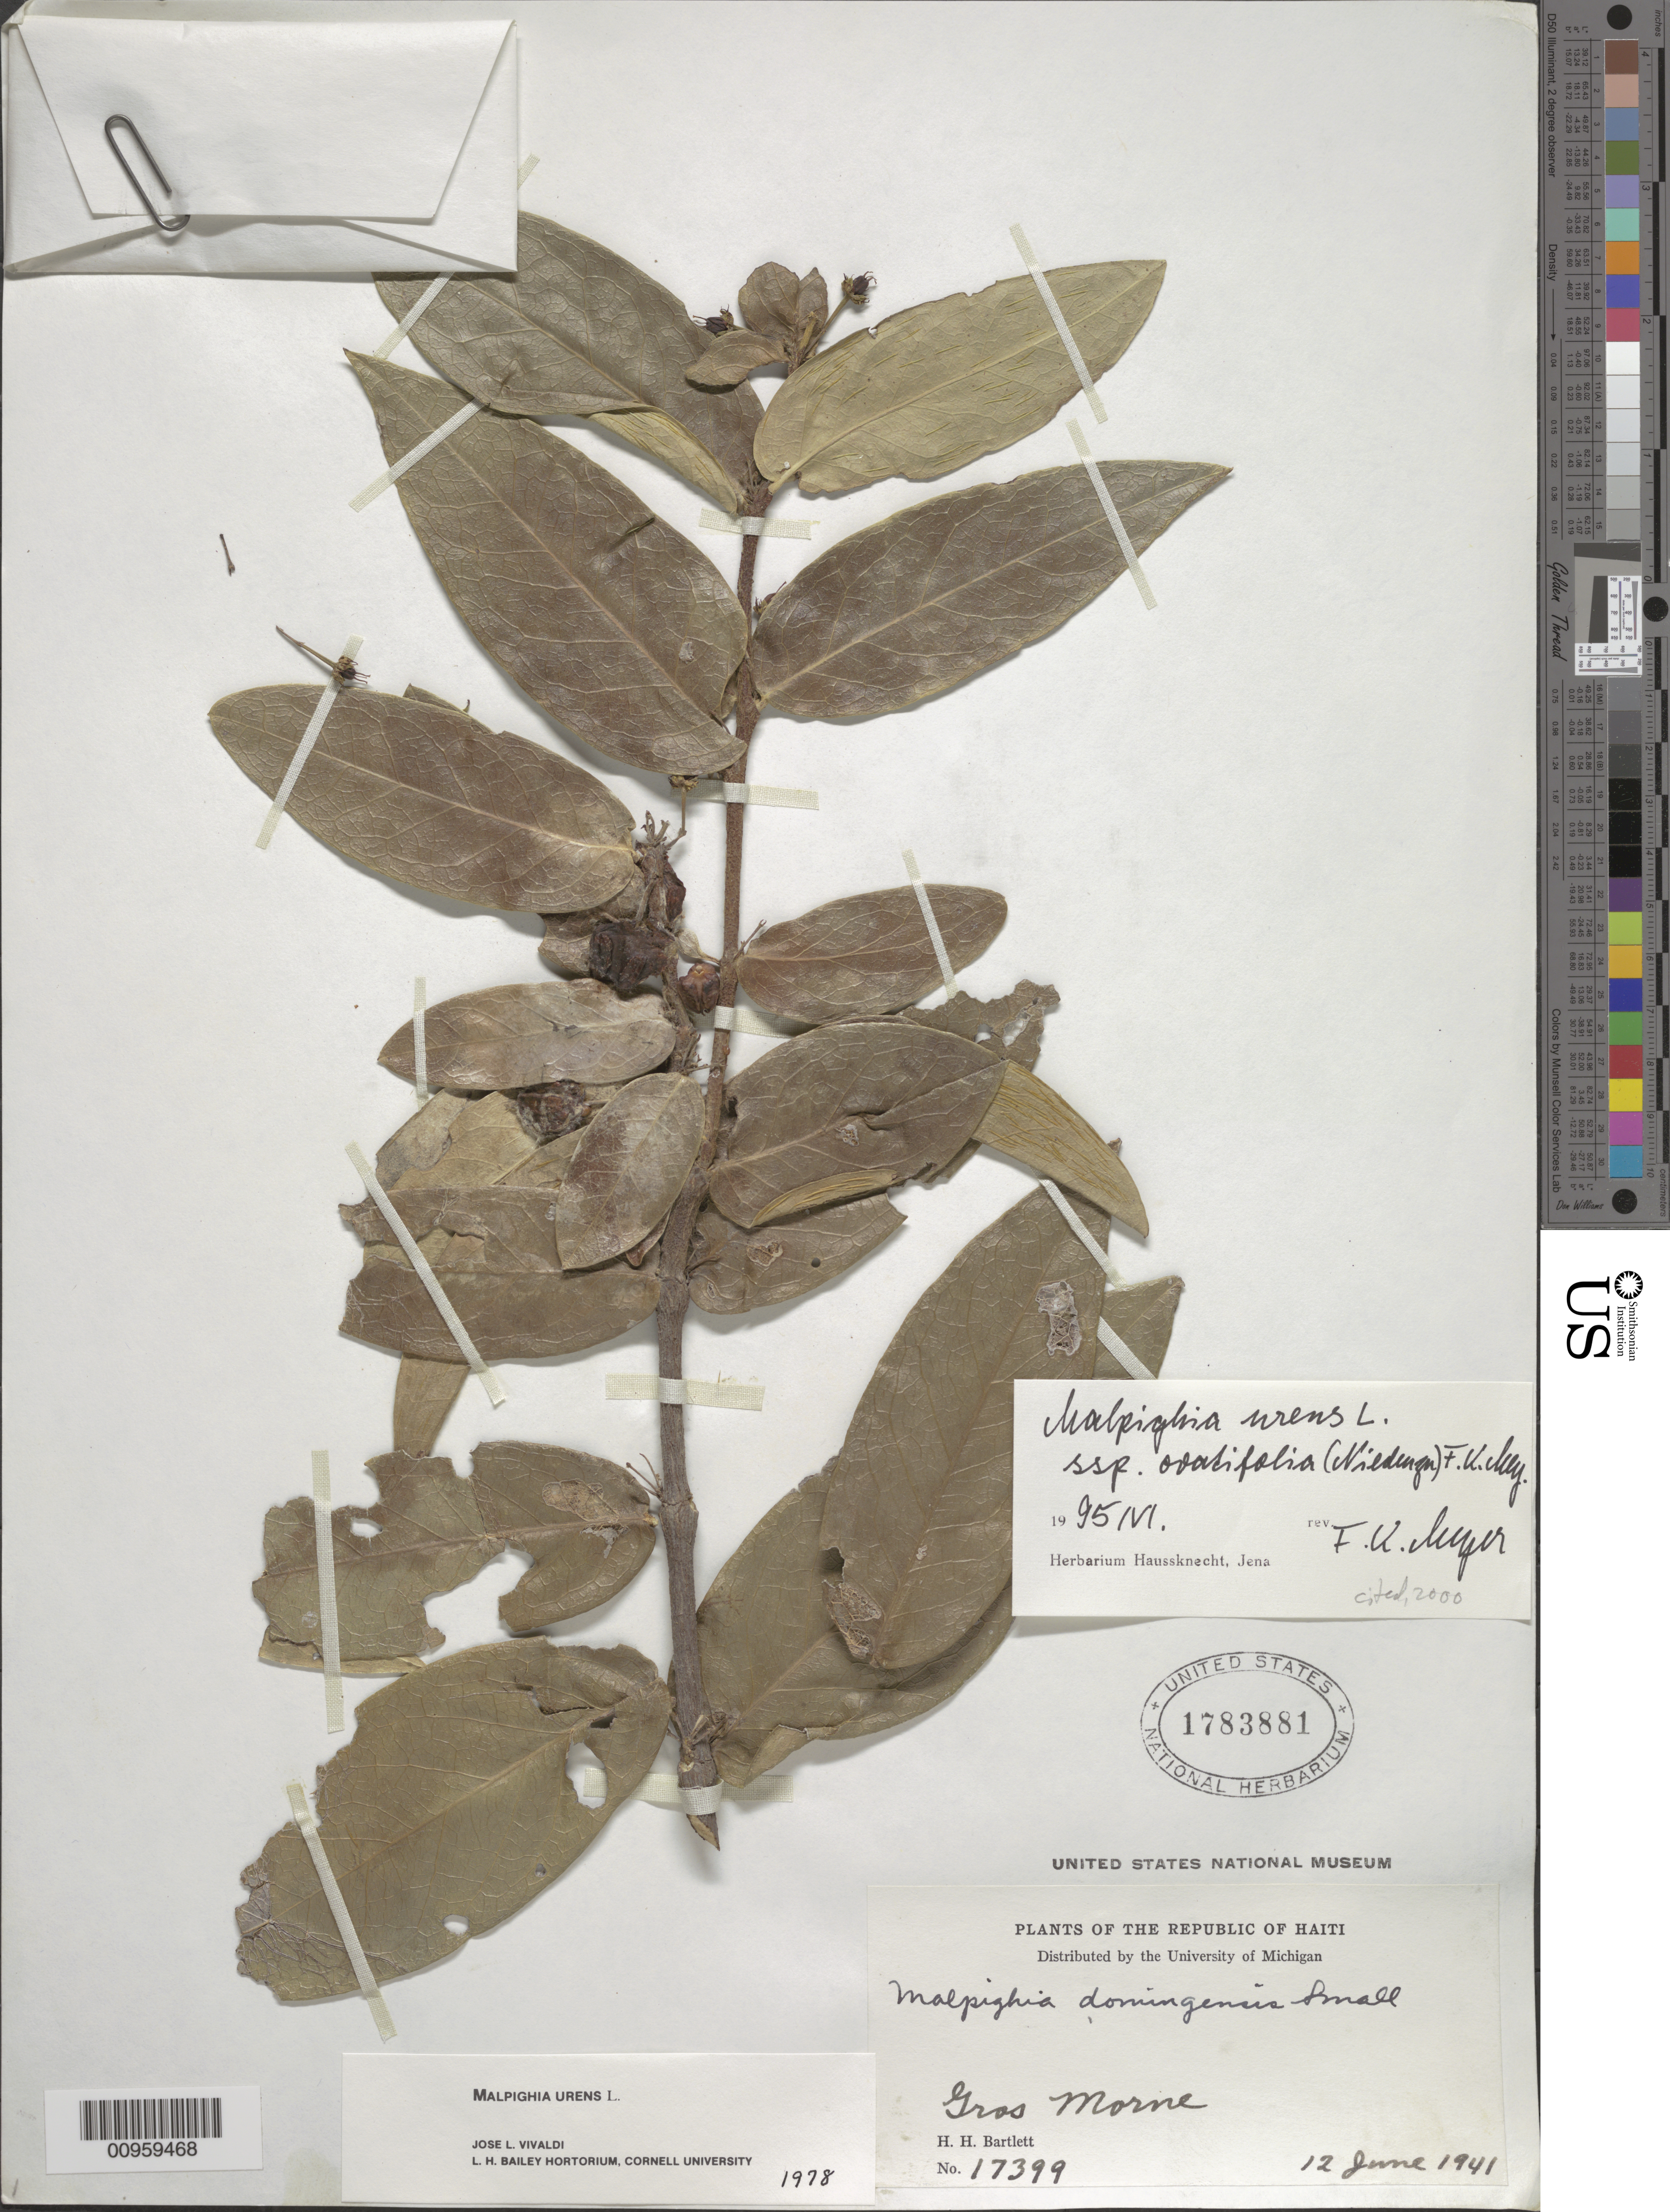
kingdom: Plantae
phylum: Tracheophyta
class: Magnoliopsida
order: Malpighiales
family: Malpighiaceae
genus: Malpighia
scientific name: Malpighia urens subsp. ovatifolia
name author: (Nied.) F.K. Mey.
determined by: Meyer, F. K.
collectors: H. H. Bartlett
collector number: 17399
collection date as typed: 12 Jun 1941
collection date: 1941-06-12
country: Haiti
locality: Gros Morne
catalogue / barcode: US 1783881